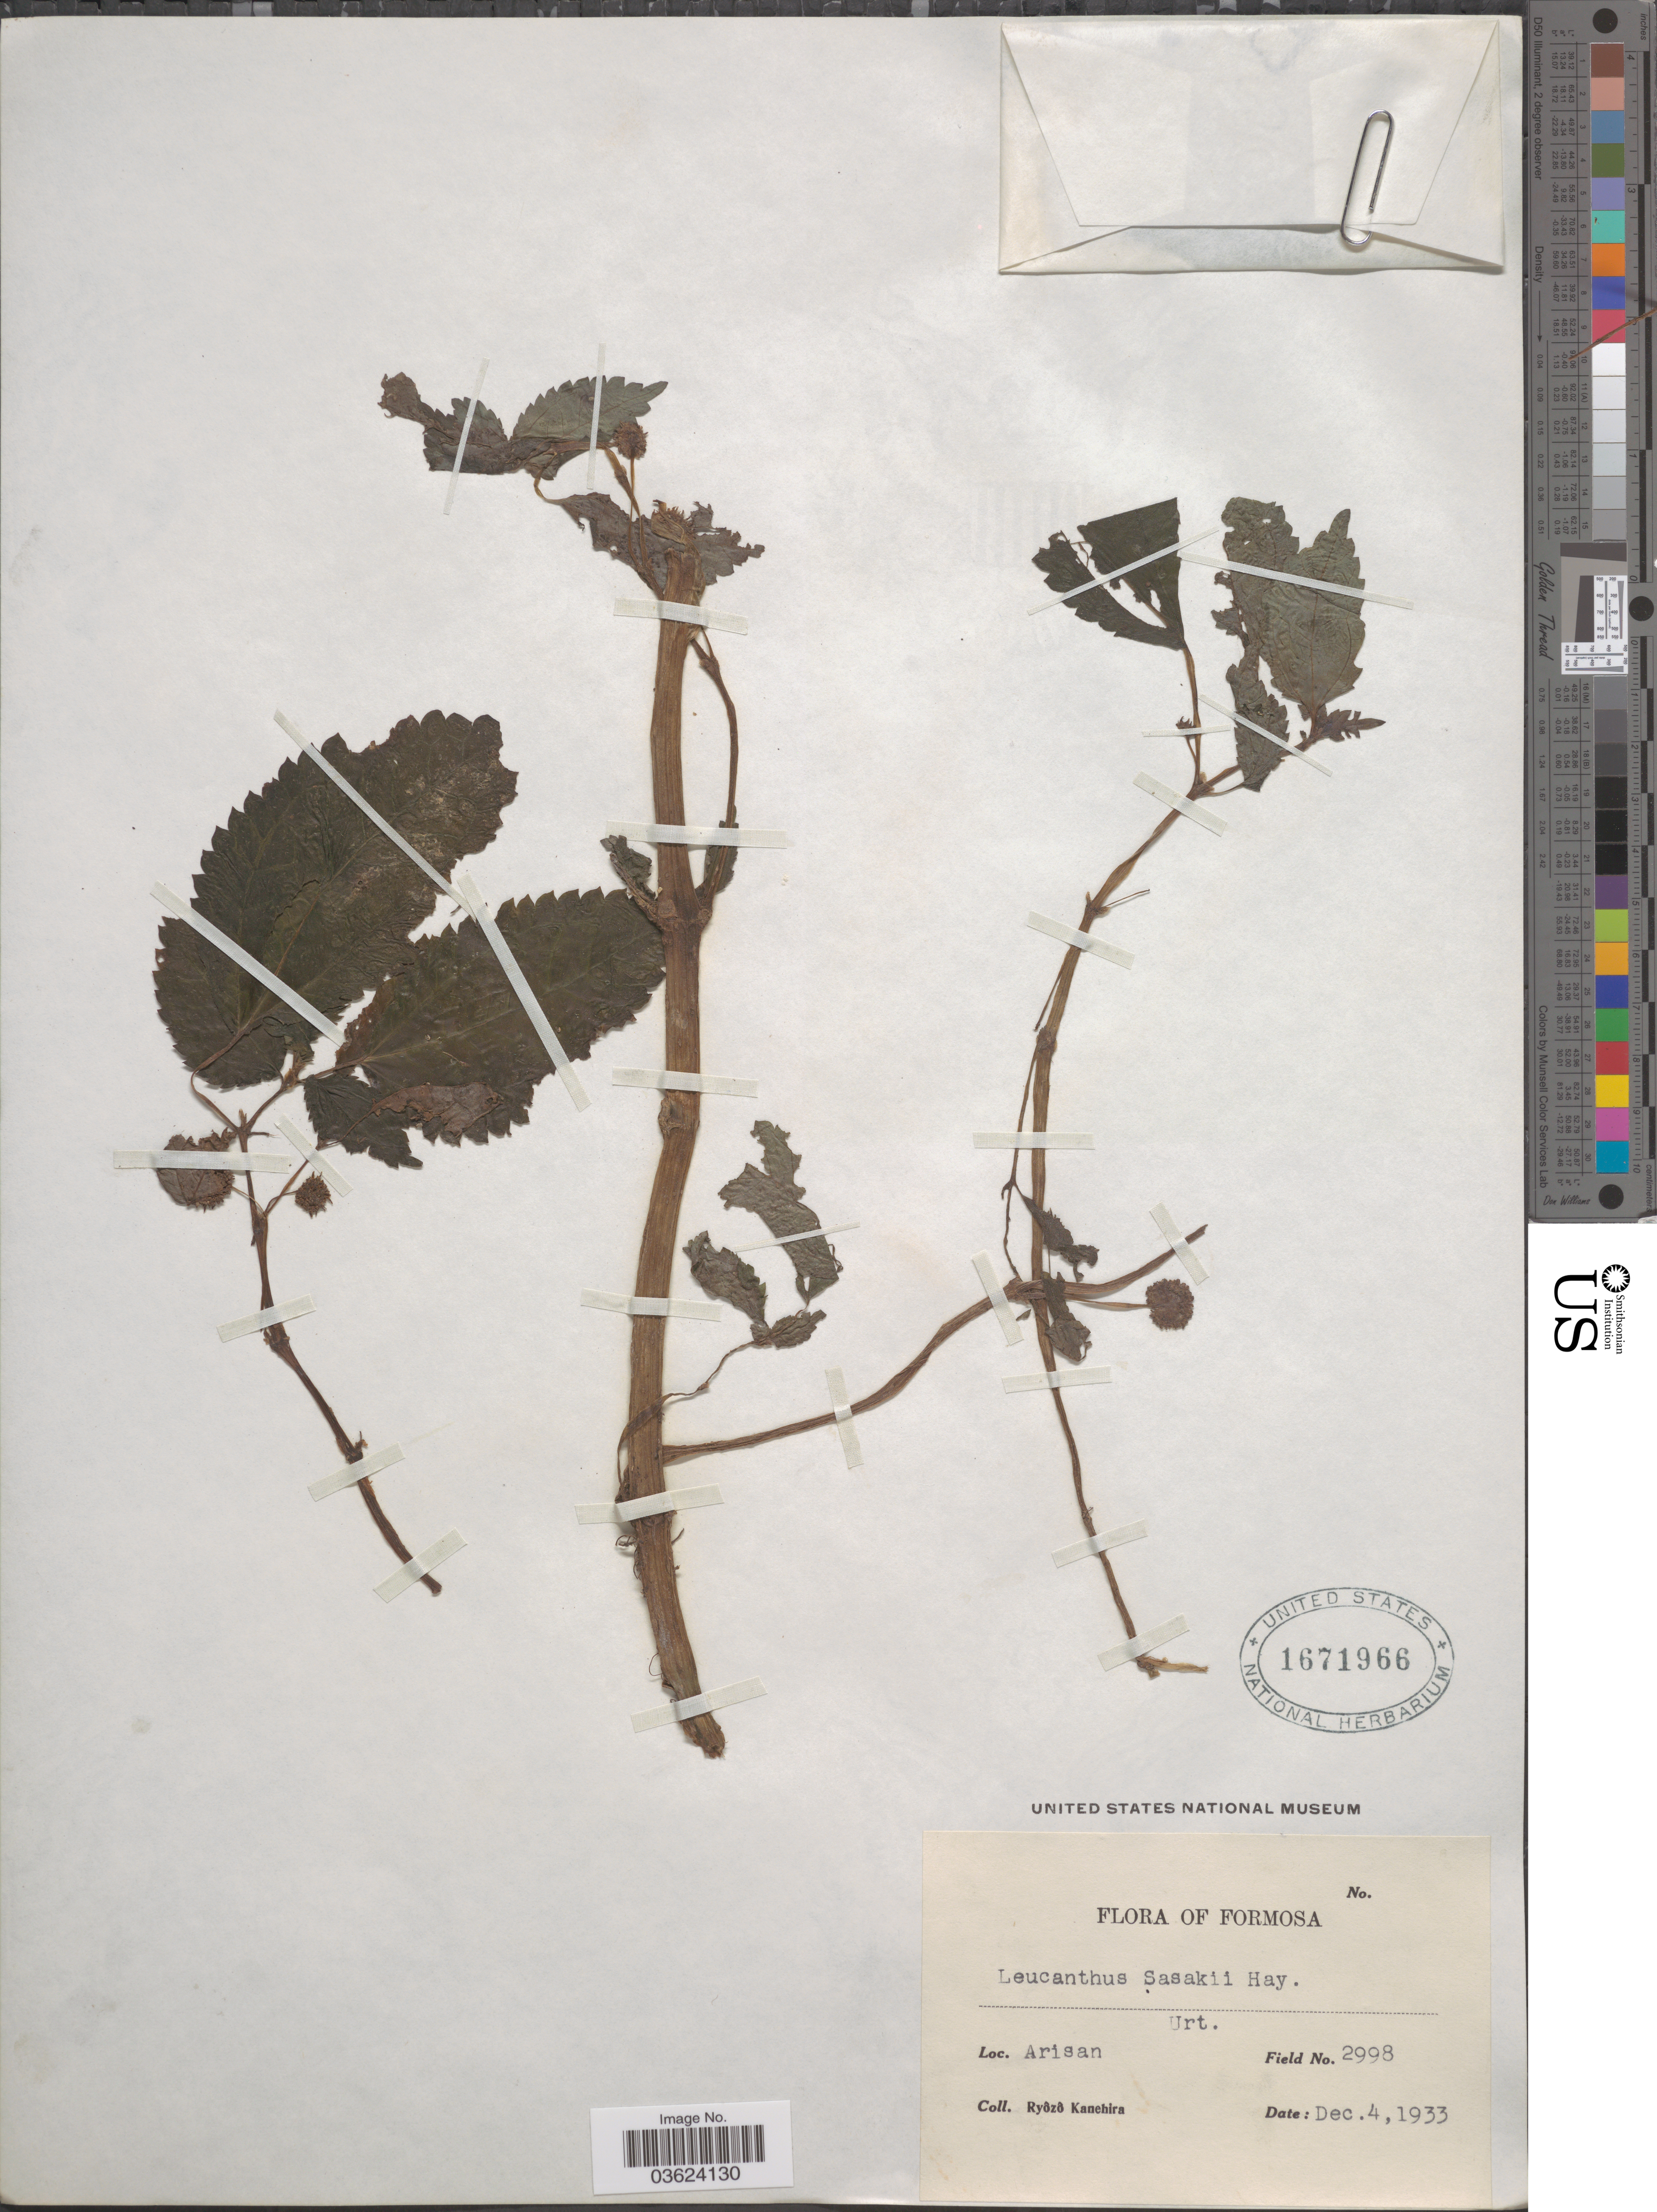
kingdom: Plantae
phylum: Tracheophyta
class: Magnoliopsida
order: Rosales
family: Urticaceae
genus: Lecanthus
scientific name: Lecanthus sasakii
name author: Hayata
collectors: R. Kanehira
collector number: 2998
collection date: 1933-12-04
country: Taiwan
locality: Formosa. Arisan.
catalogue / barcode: US 1671966